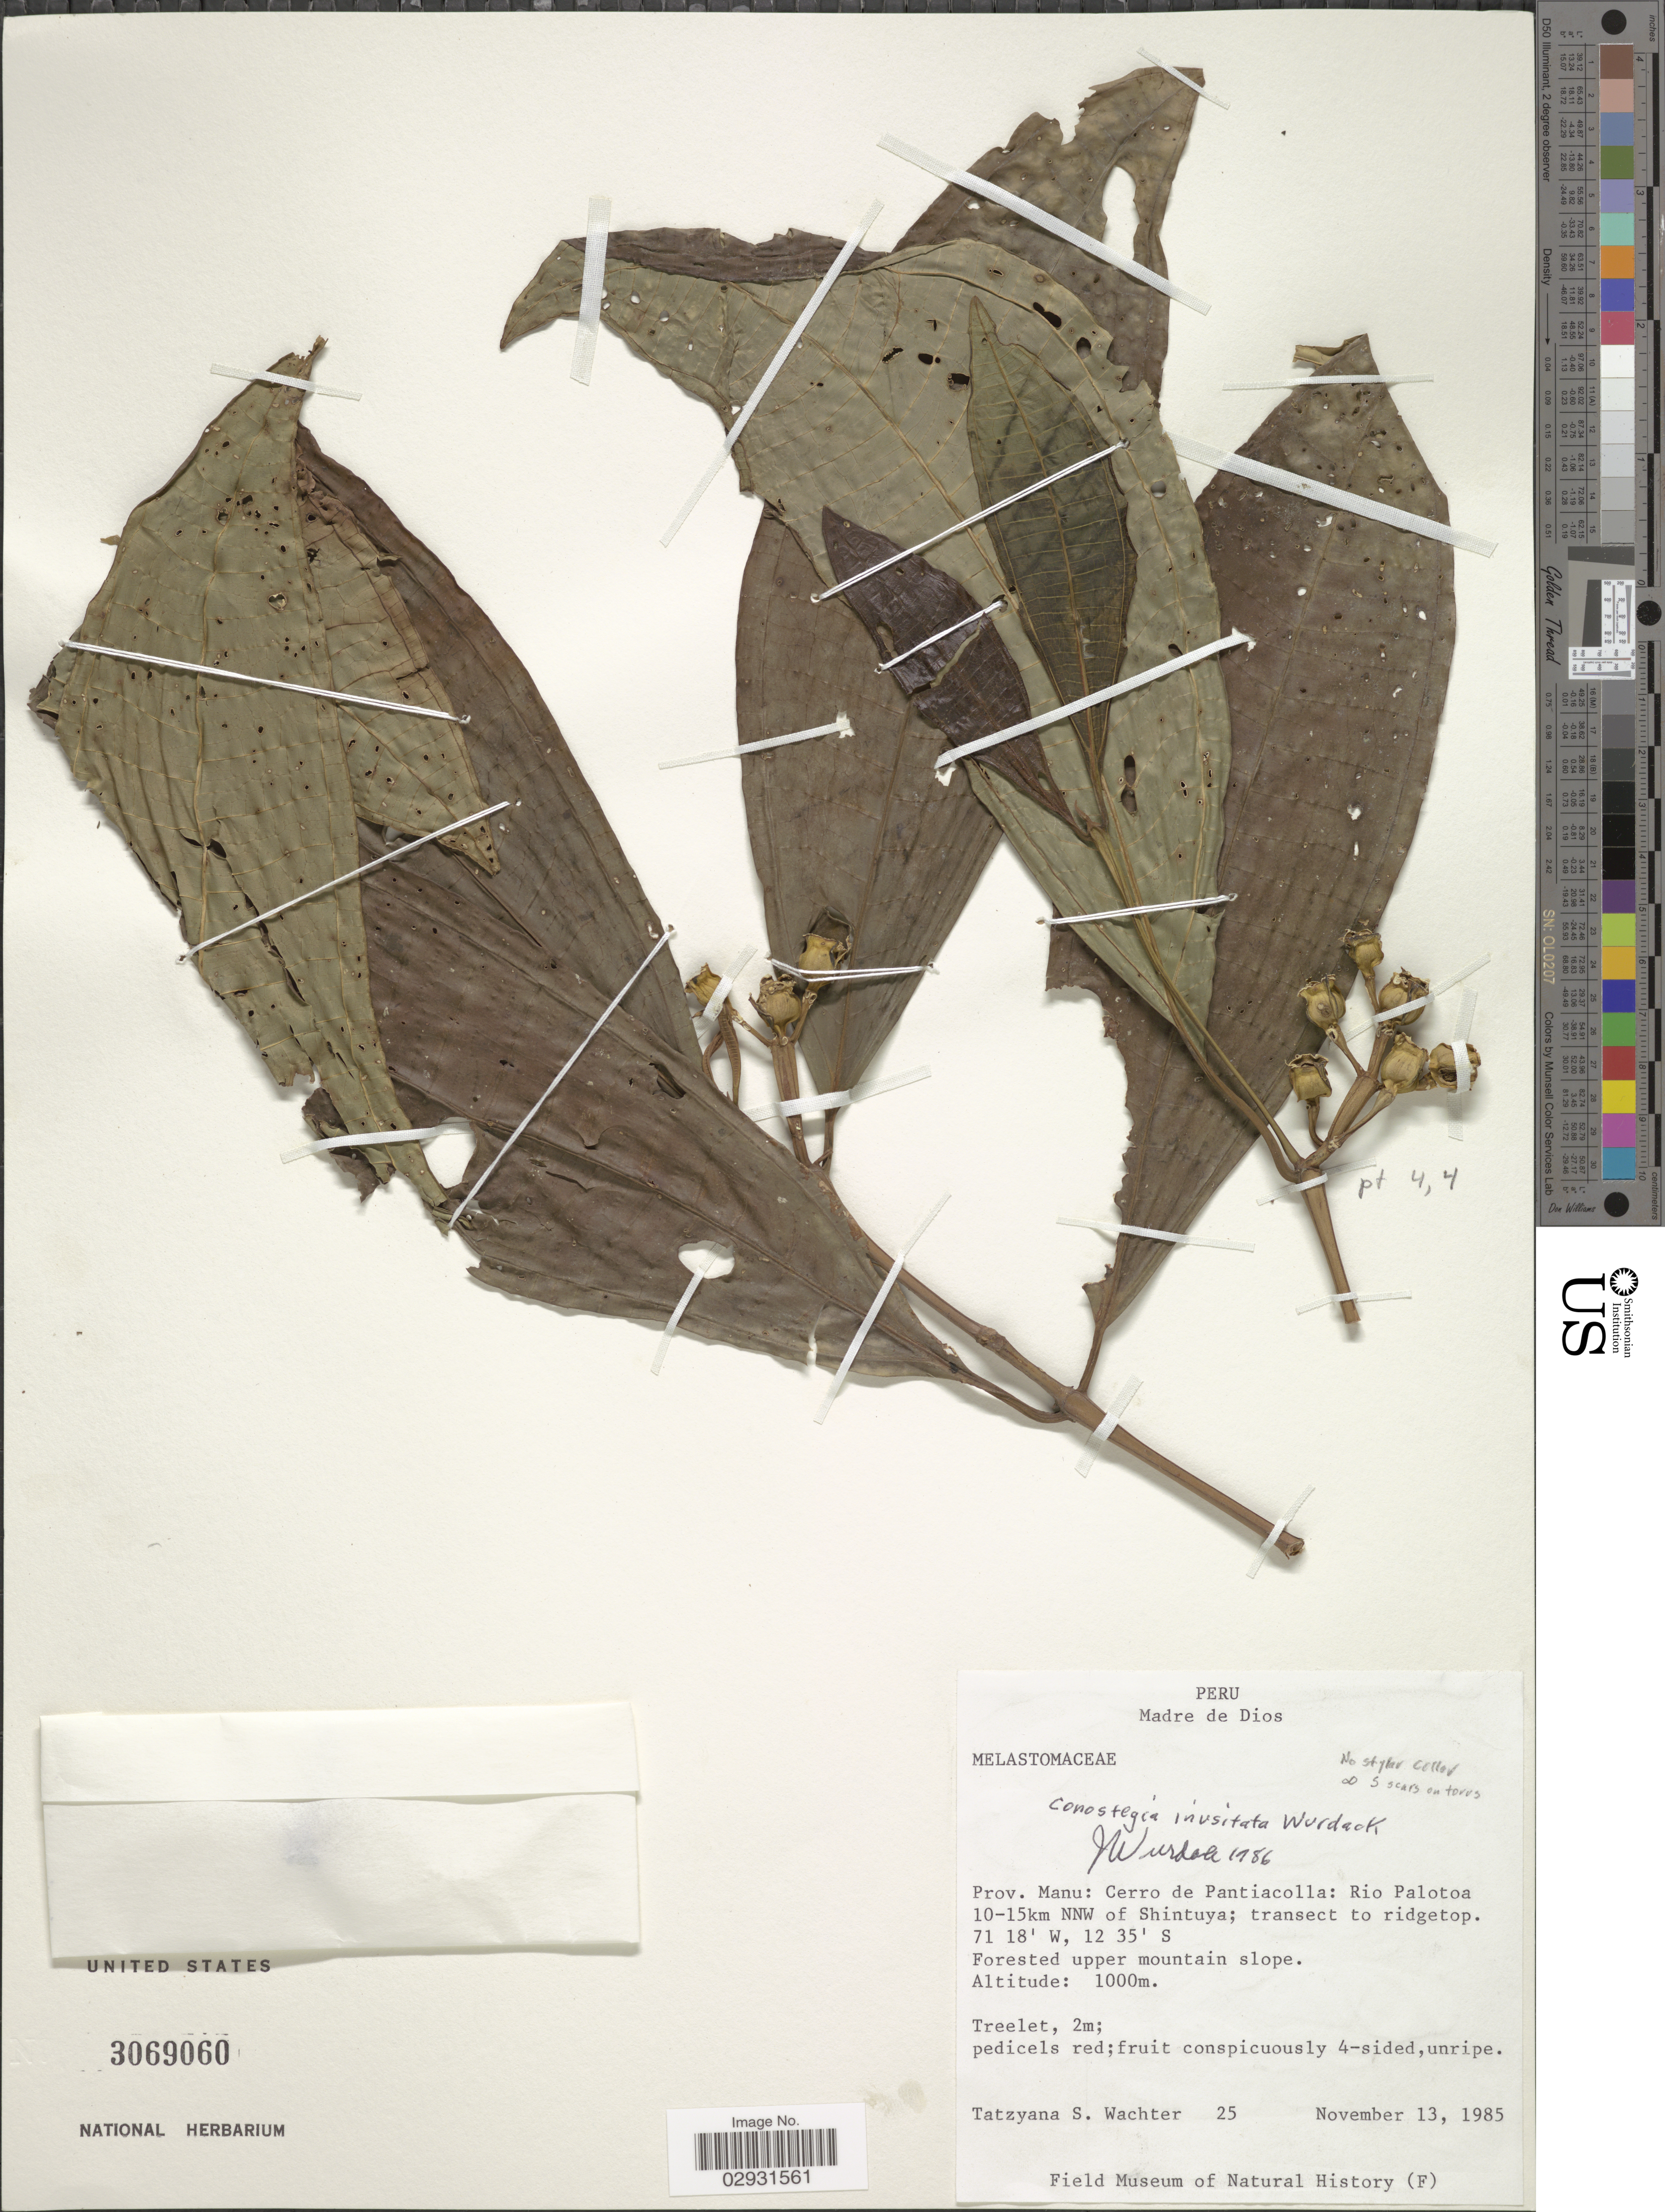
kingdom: Plantae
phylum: Tracheophyta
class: Magnoliopsida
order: Myrtales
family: Melastomataceae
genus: Miconia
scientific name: Miconia inusitata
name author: (Wurdack) Michelang. & R. Goldenb.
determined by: Michelangeli, F. A.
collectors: T. Wachter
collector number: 25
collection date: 1985-11-13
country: Peru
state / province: Madre de Dios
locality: Prov. Manu: Cerro de Pantiacolla: Rio Palotoa 10-15km NNW of Shintuya, transect to ridgetop.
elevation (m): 1000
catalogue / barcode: US 3069060